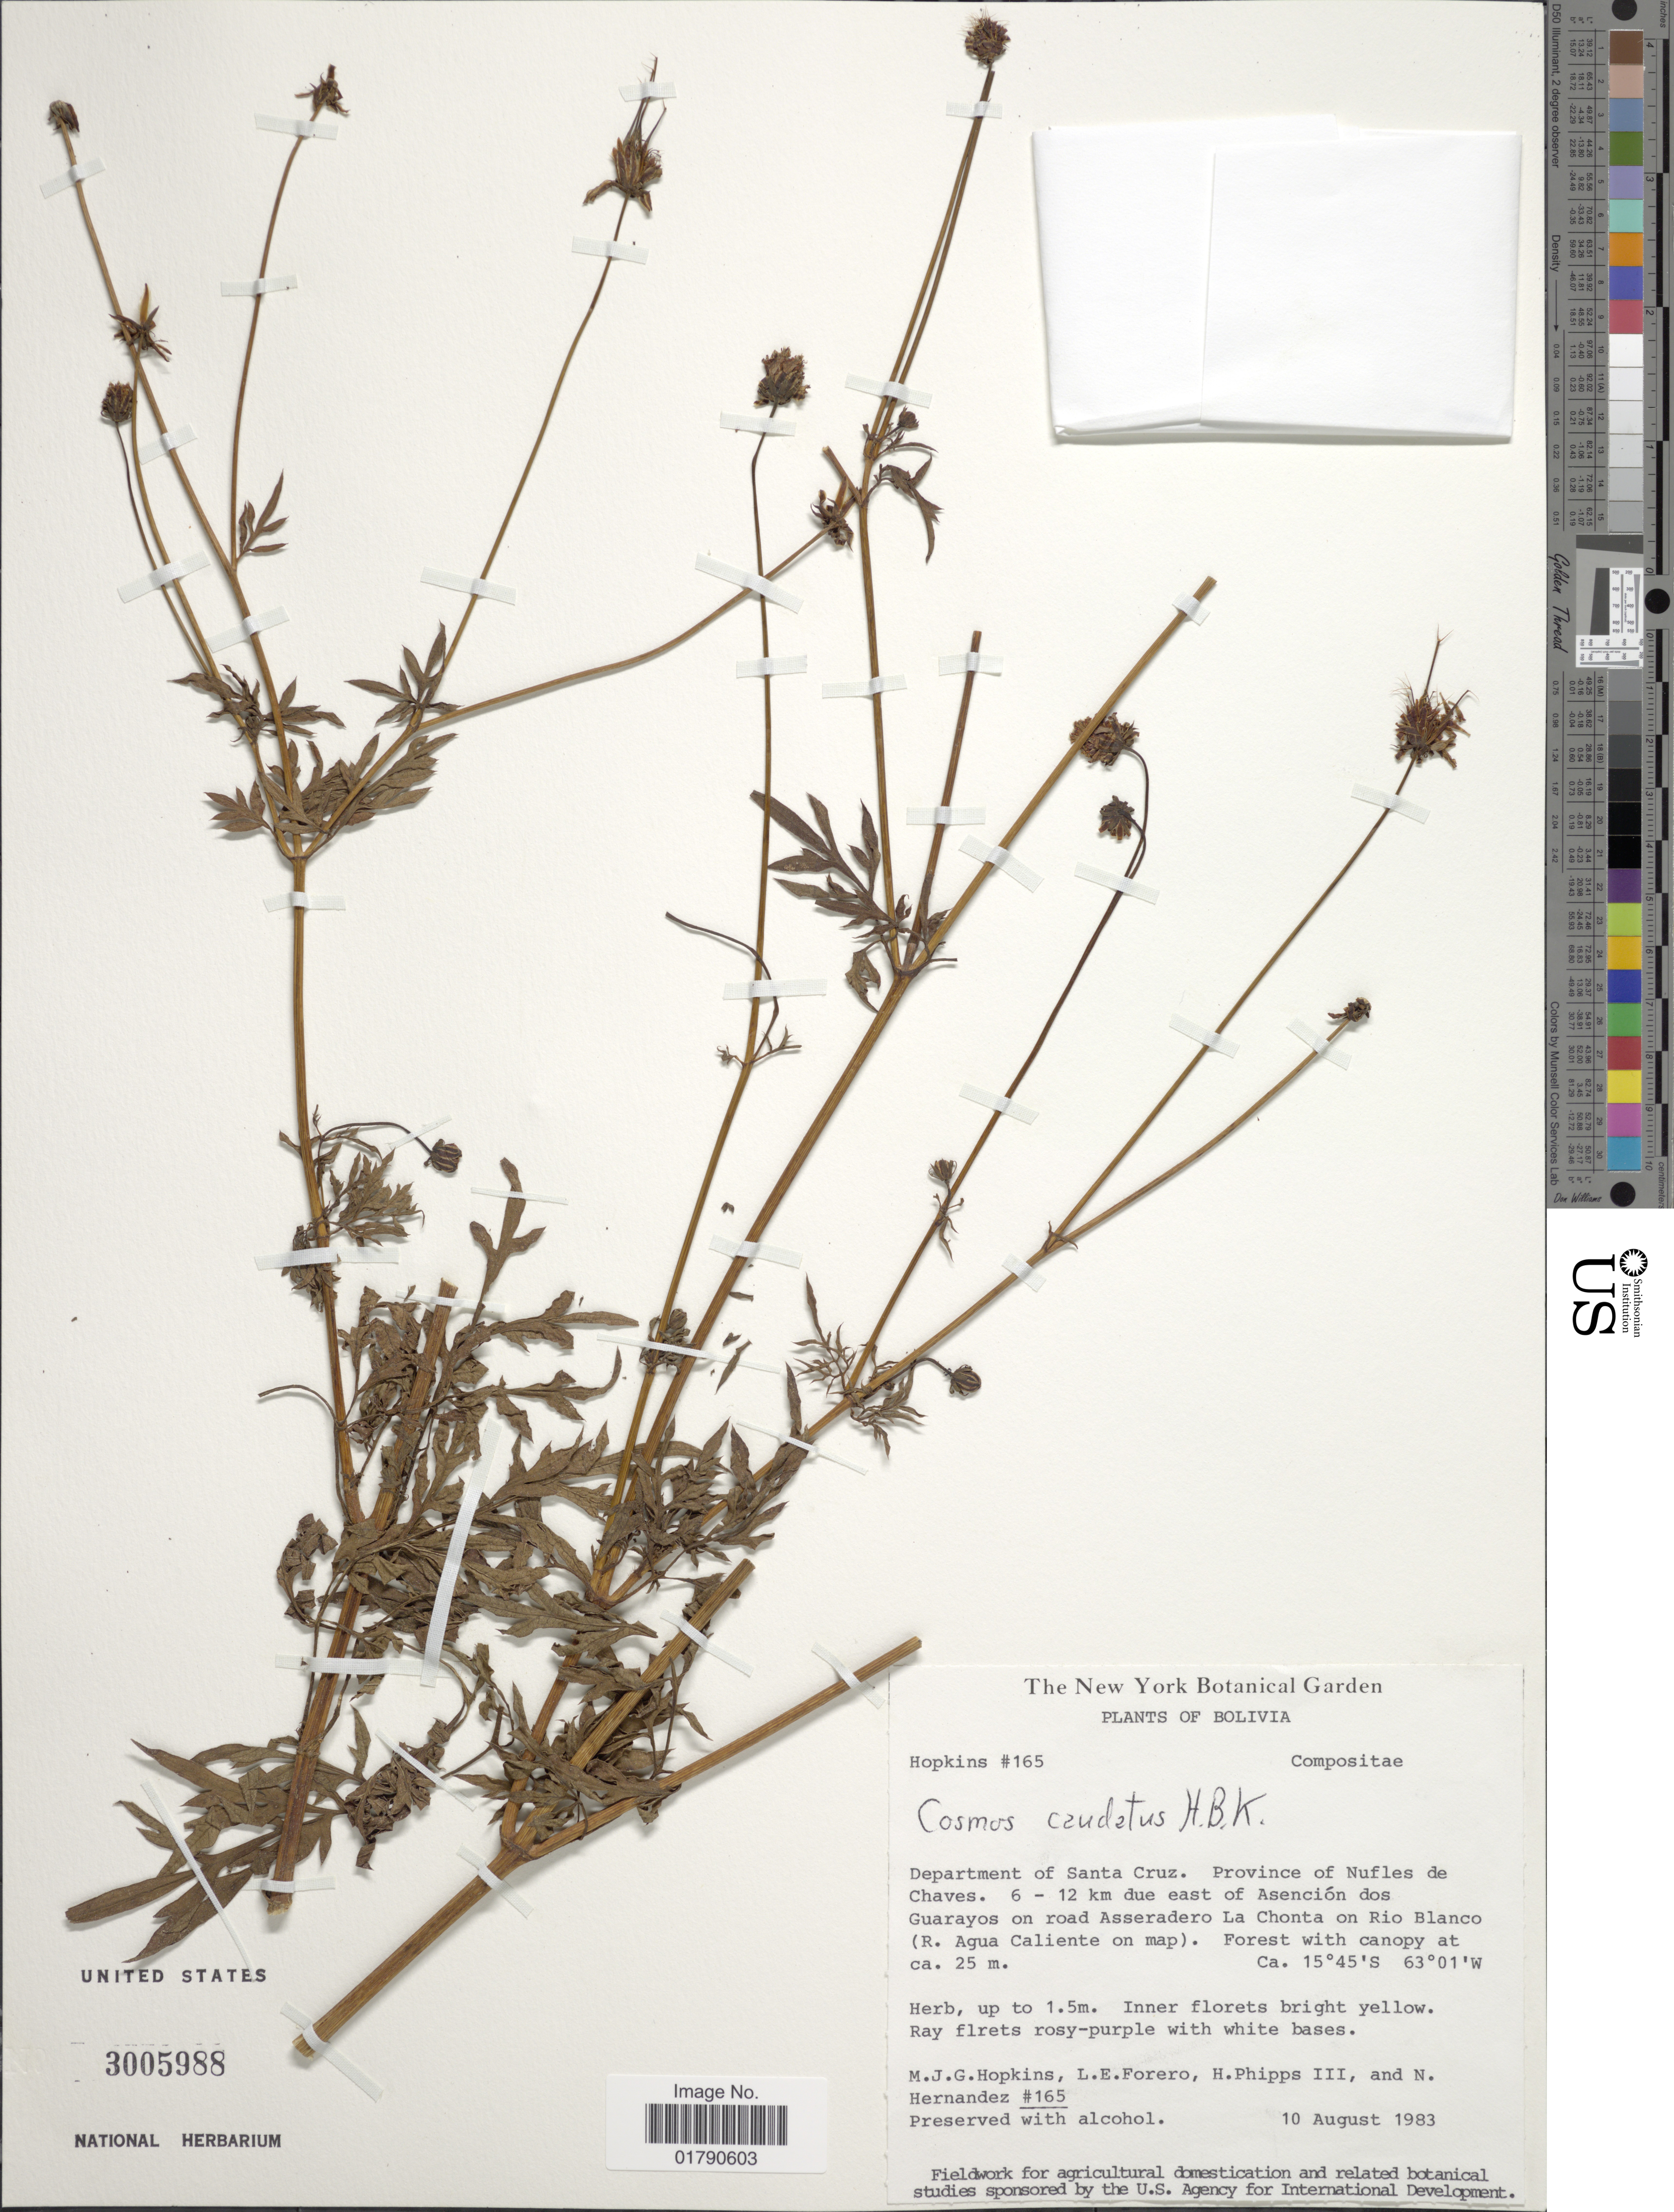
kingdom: Plantae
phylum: Tracheophyta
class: Magnoliopsida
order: Asterales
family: Asteraceae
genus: Cosmos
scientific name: Cosmos caudatus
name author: Kunth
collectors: -. Hopkins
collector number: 165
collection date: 1983-08-10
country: Bolivia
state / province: Santa Cruz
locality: Province of Nufles de Chaves, 6-12 km due east of Asencion dos Guarayos on road Asserado La Chonta on Rio Blanco (R. Agua Caliente on map)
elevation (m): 25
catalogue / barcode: US 3005988